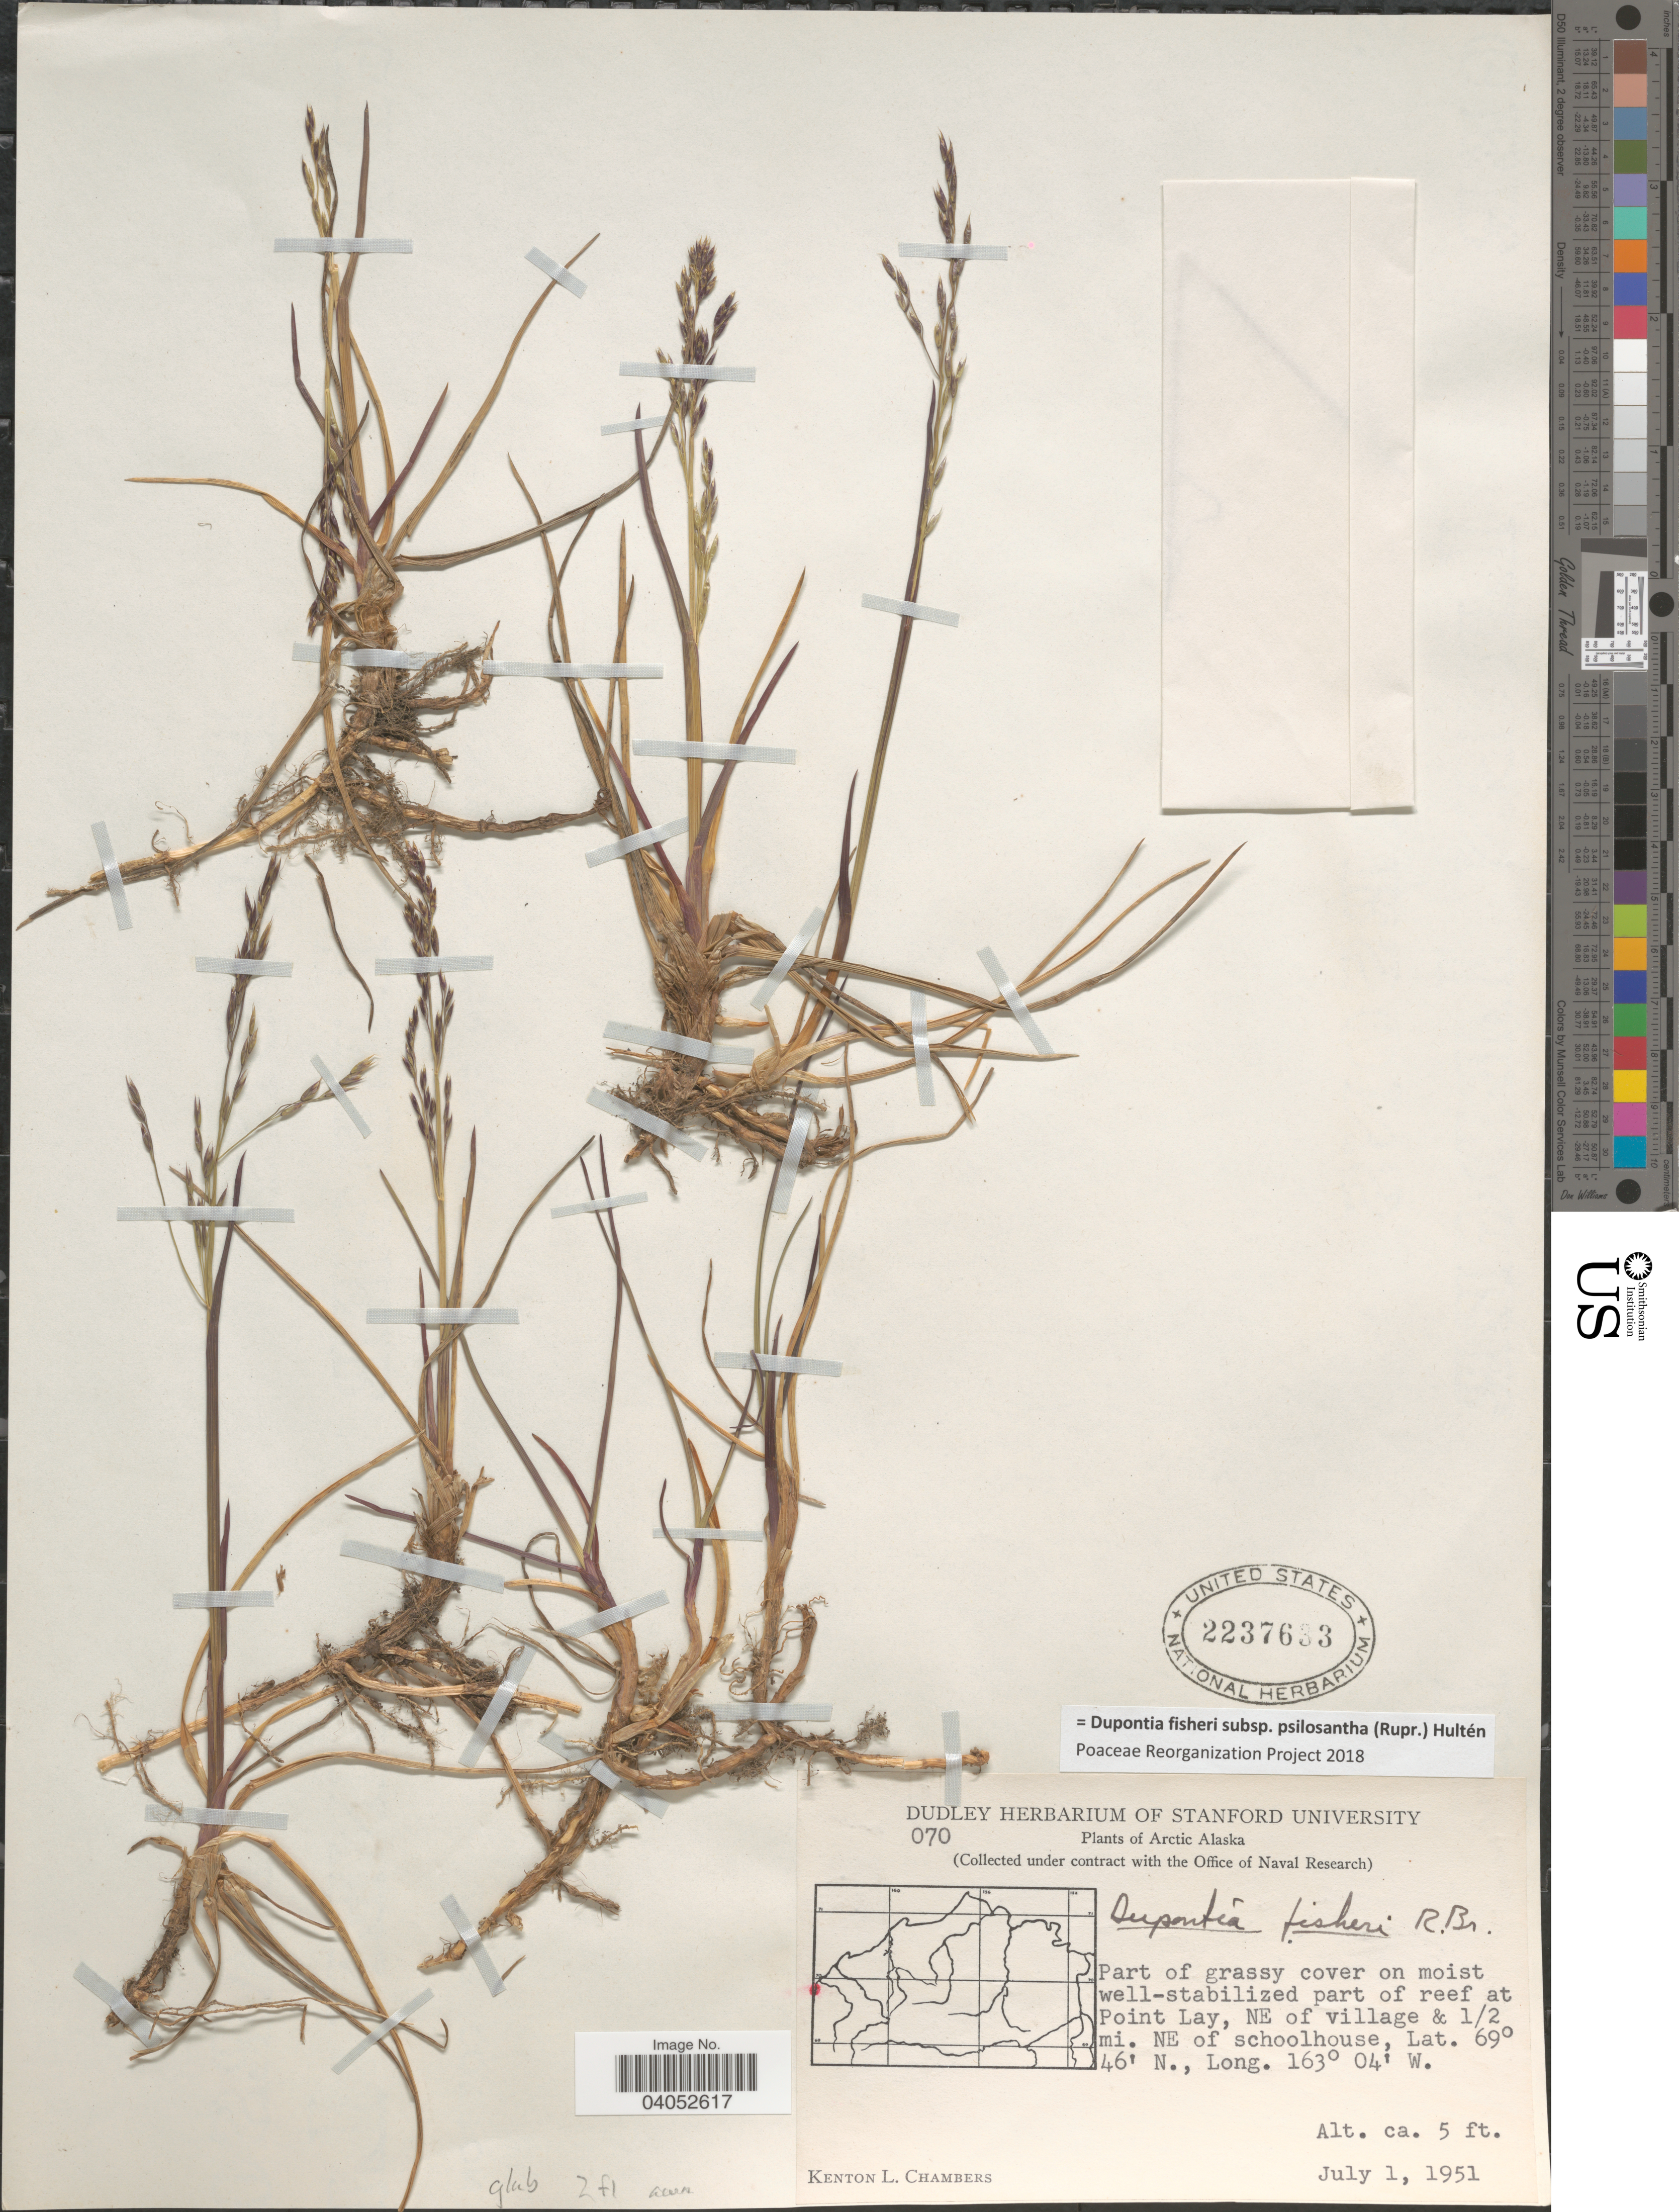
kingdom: Plantae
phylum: Tracheophyta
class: Liliopsida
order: Poales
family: Poaceae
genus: Dupontia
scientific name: Dupontia fisheri subsp. psilosantha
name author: (Rupr.) Hultén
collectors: K. L. Chambers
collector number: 070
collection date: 1951-07-01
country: United States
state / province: Alaska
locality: Arctic Alaska. At Point Lay, NE of village & ½ mi. NE of schoolhouse.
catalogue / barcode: US 2237633